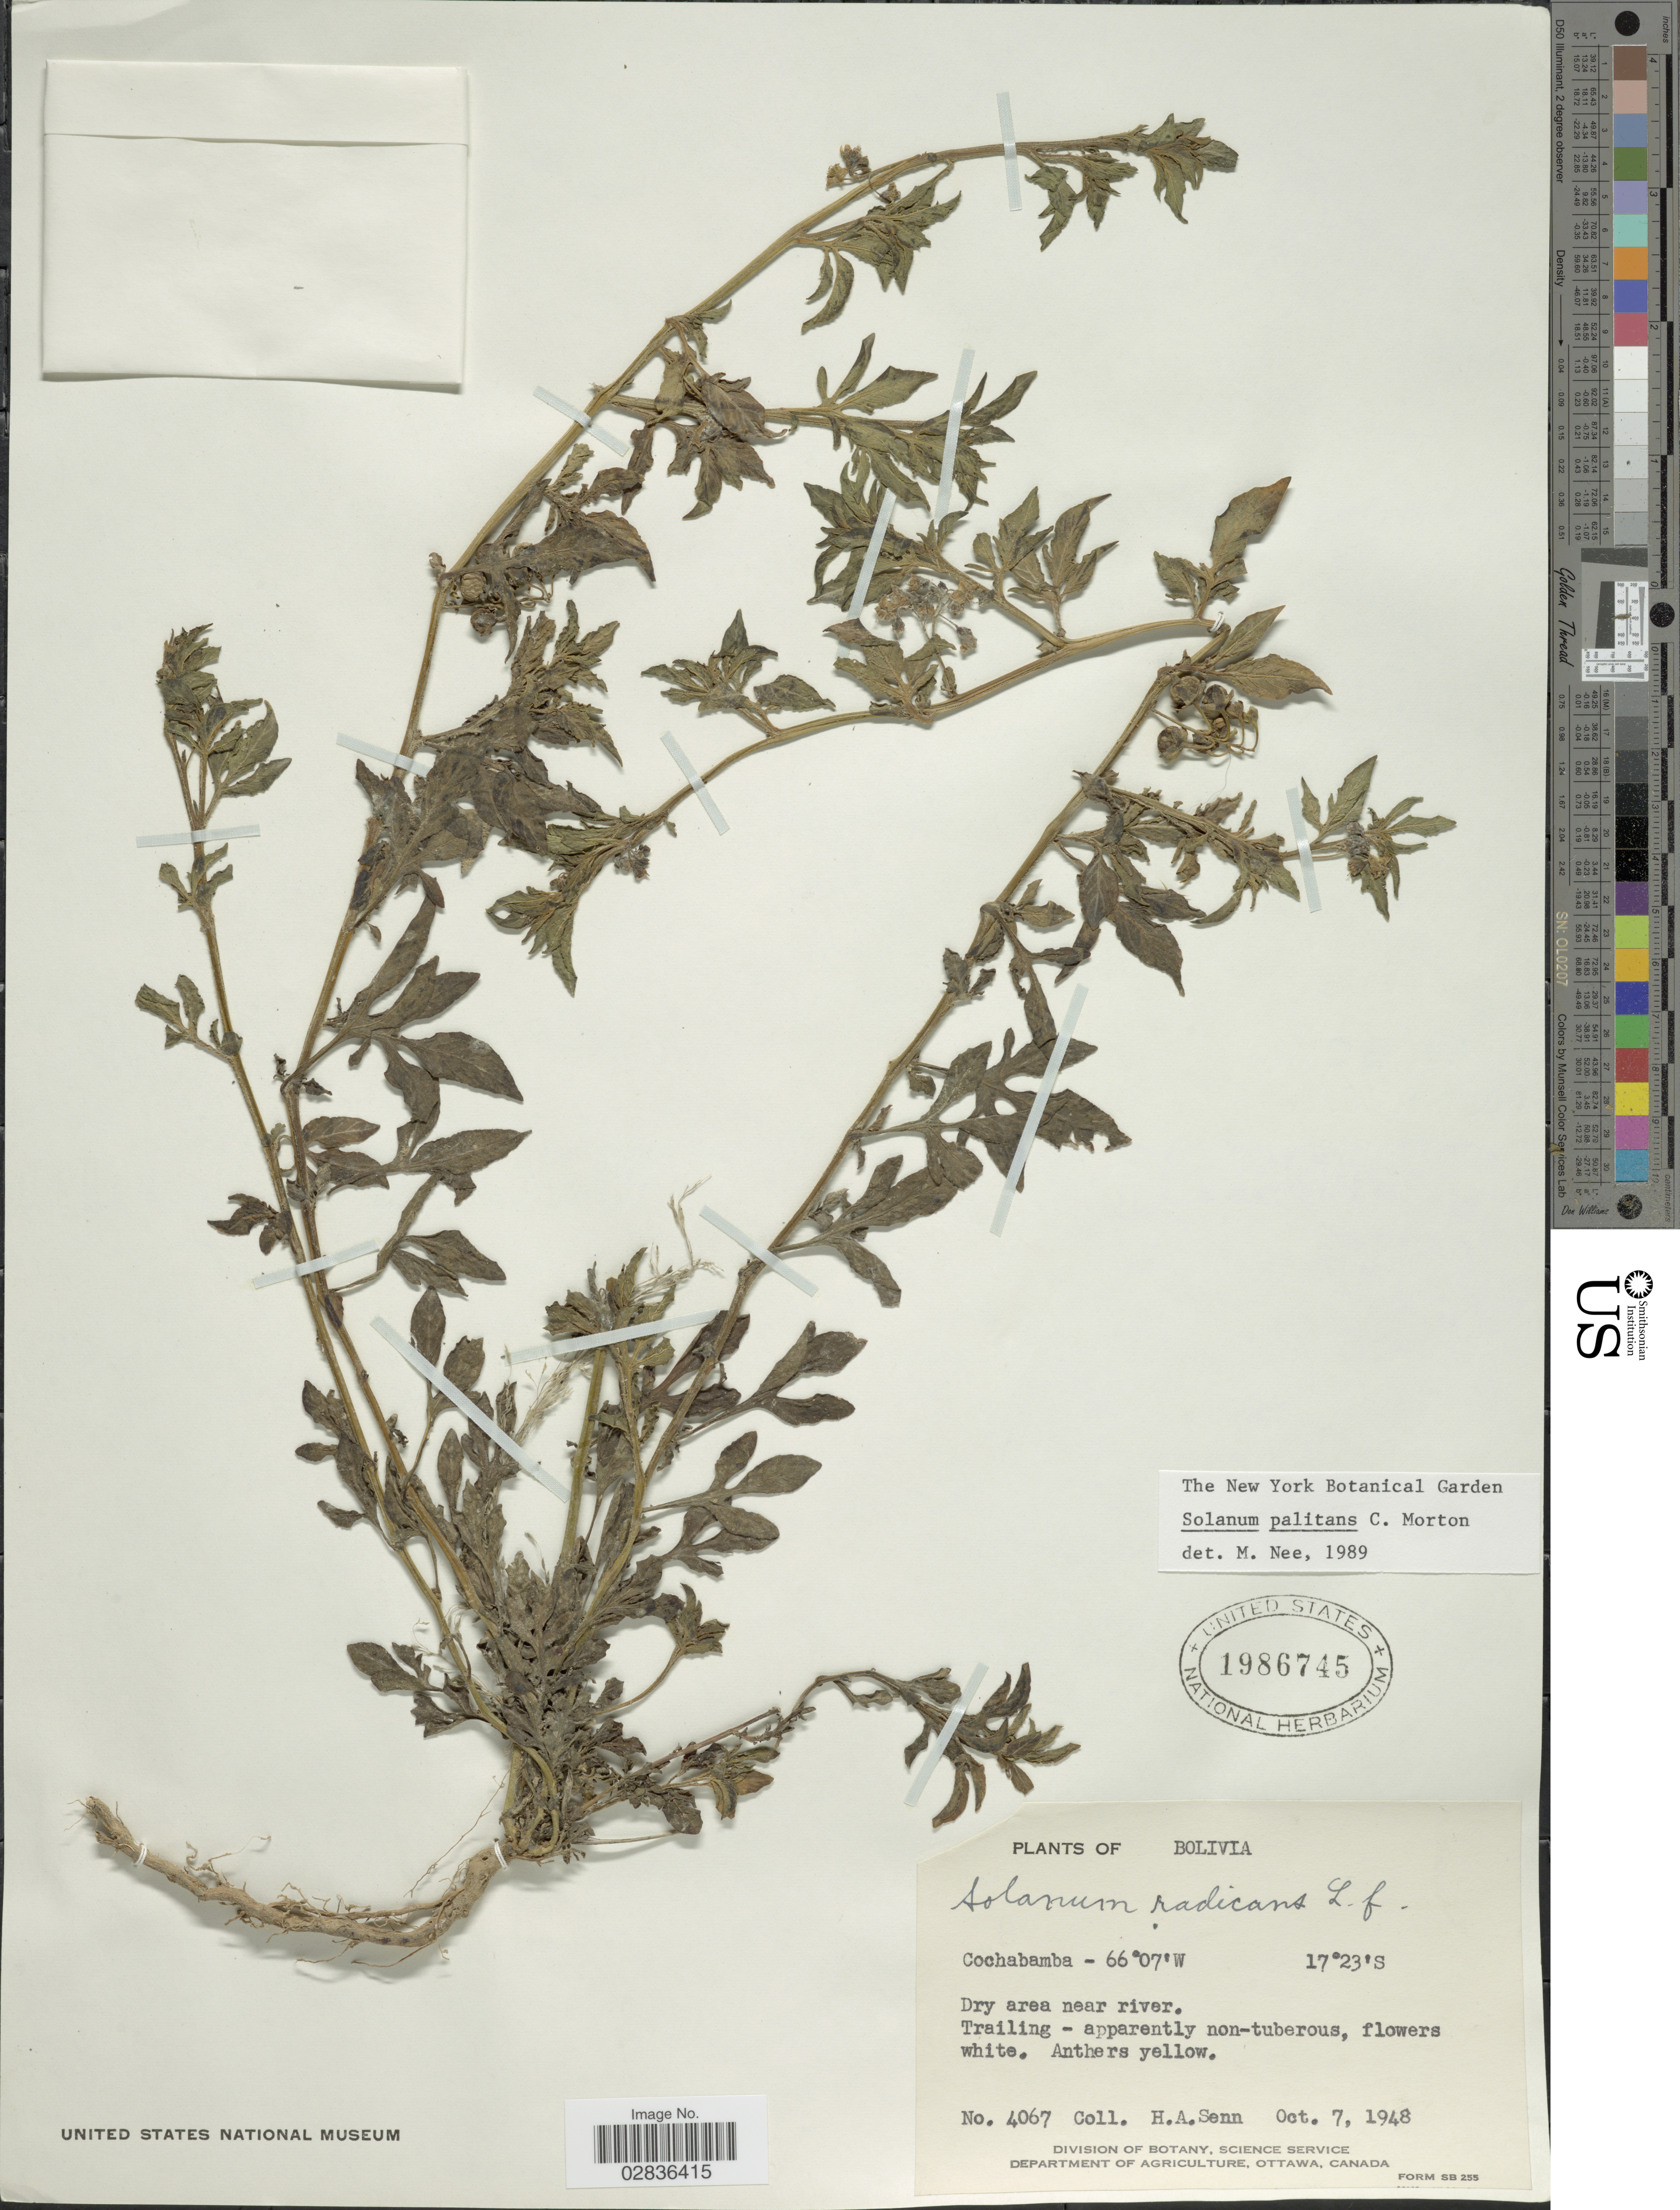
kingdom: Plantae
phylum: Tracheophyta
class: Magnoliopsida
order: Solanales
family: Solanaceae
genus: Solanum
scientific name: Solanum palitans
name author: C.V. Morton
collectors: H. Senn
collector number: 4067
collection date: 1948-10-09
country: Bolivia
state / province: Cochabamba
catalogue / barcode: US 1986745